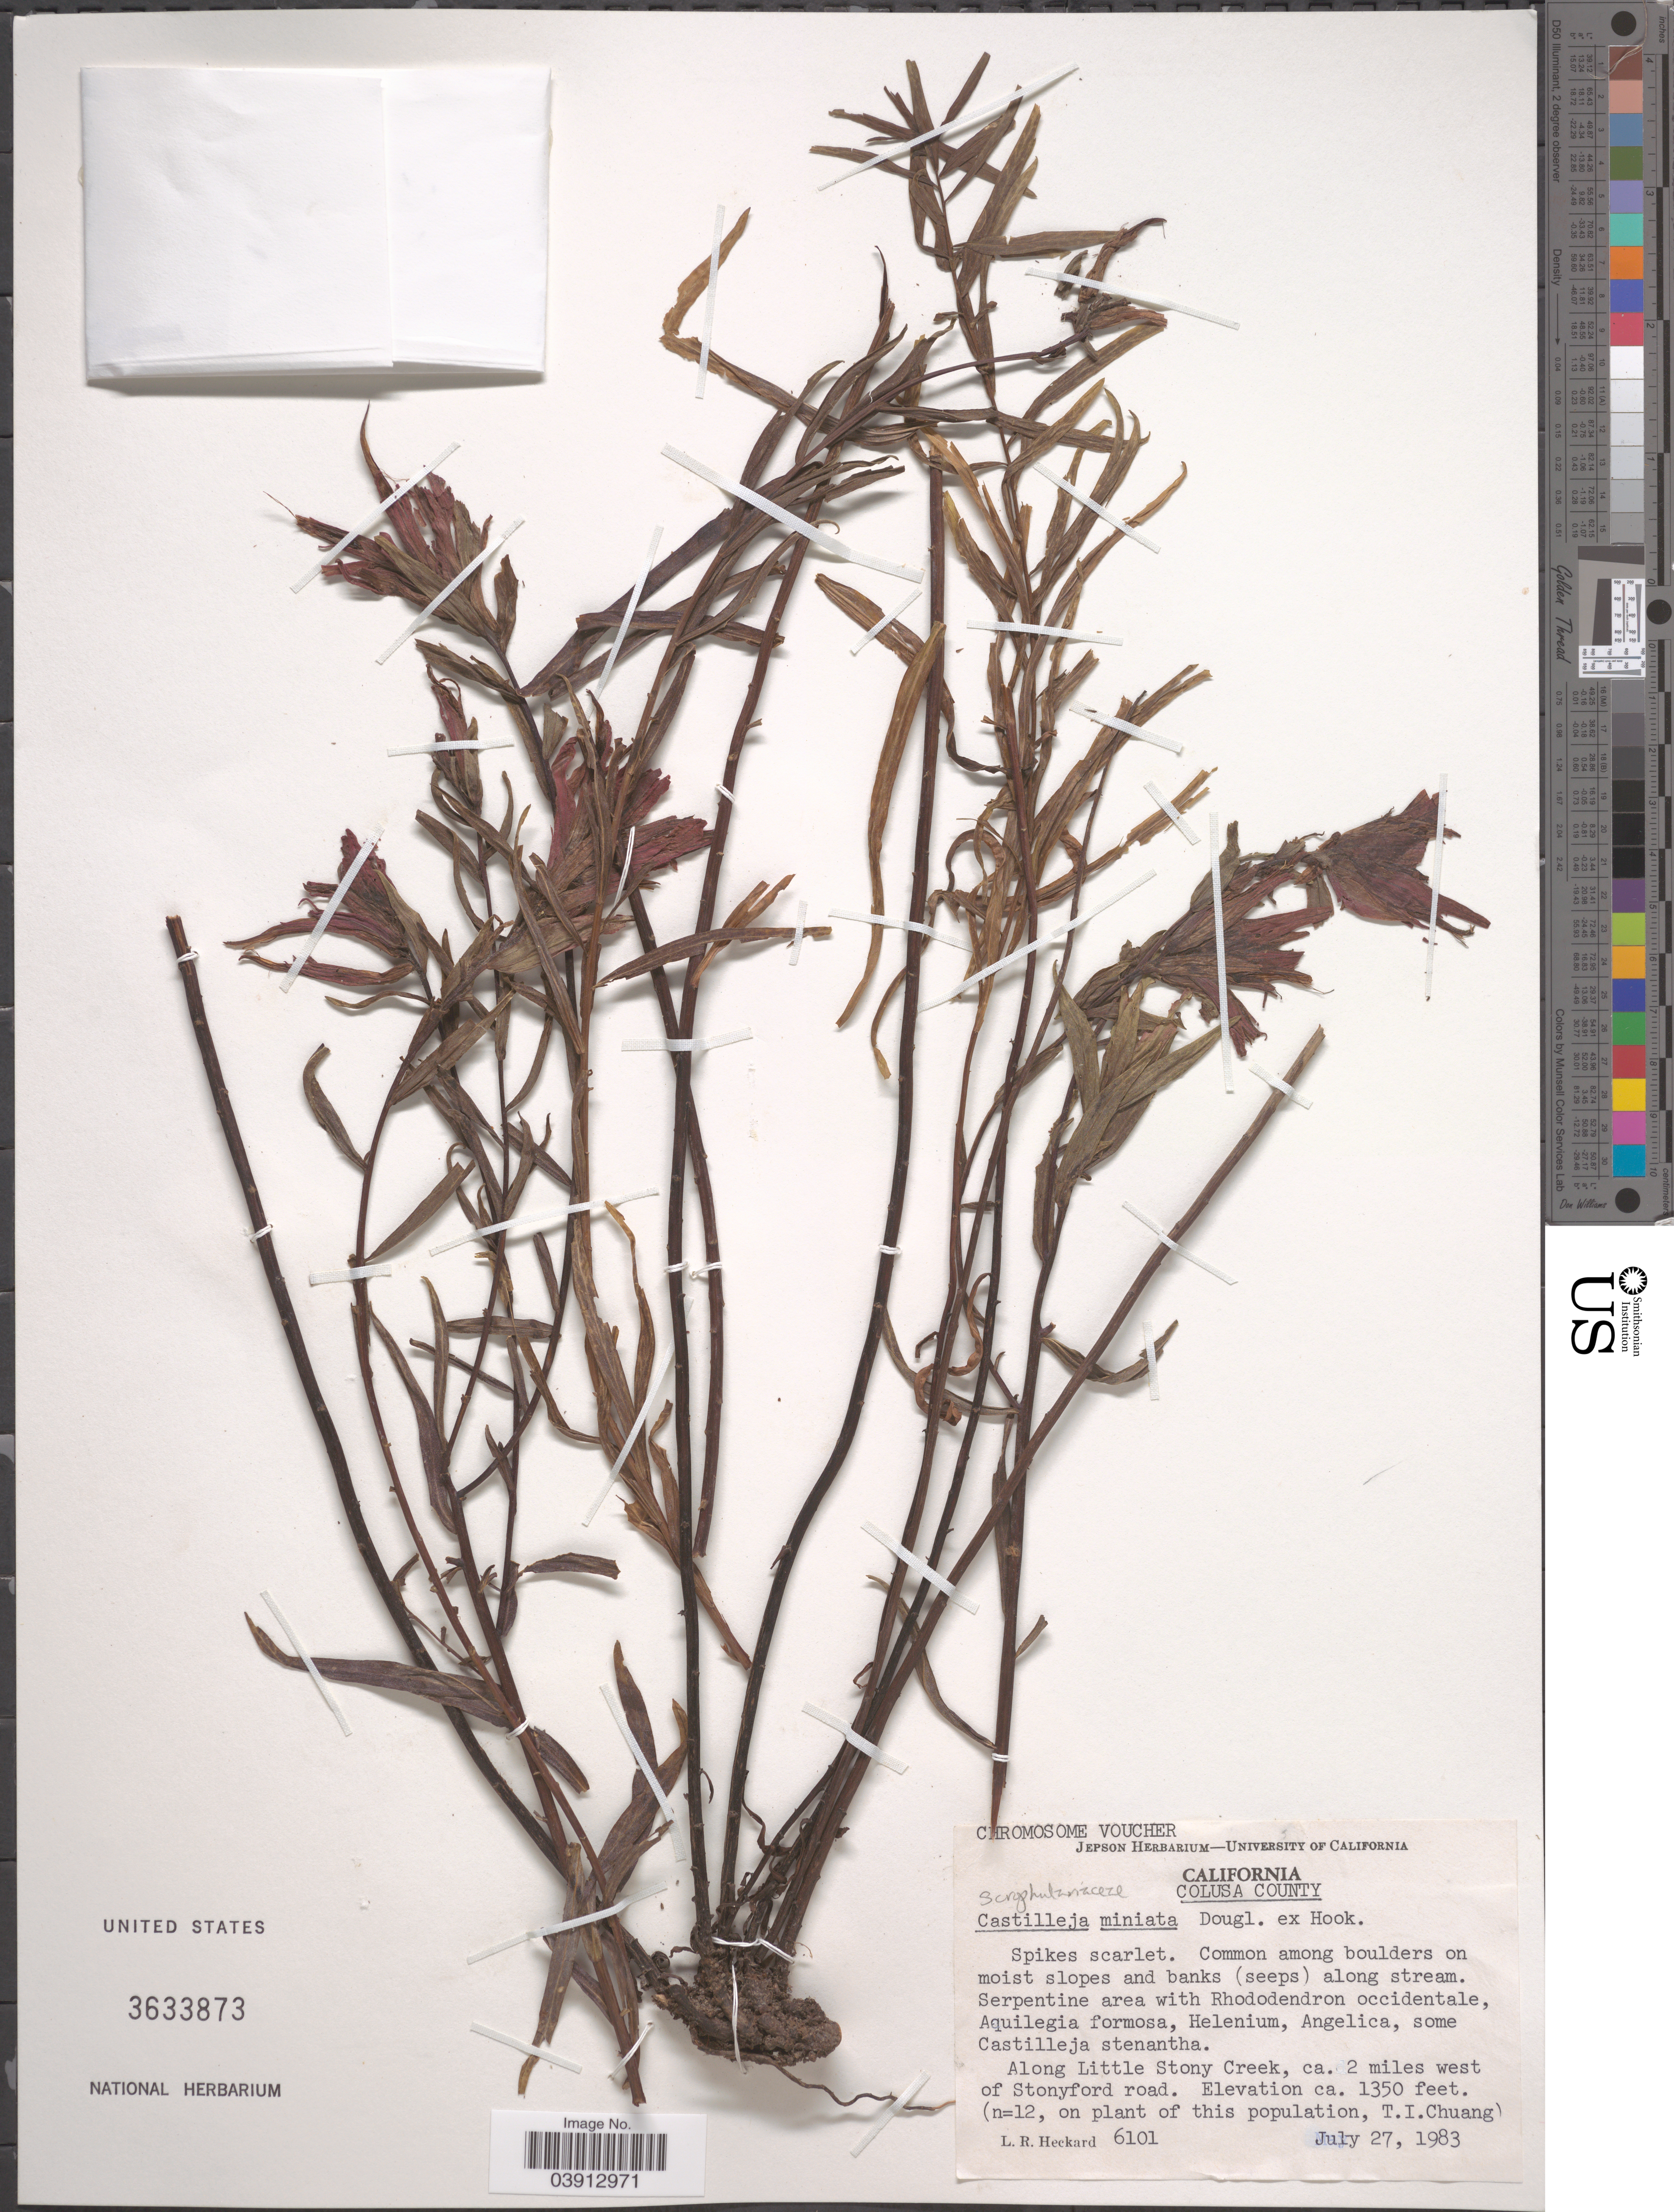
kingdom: Plantae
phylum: Tracheophyta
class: Magnoliopsida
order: Lamiales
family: Orobanchaceae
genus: Castilleja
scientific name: Castilleja miniata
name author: Douglas ex Hook.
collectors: L. R. Heckard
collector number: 6101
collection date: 1983-07-27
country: United States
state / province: California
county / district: Colusa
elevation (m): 411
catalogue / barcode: US 3633873